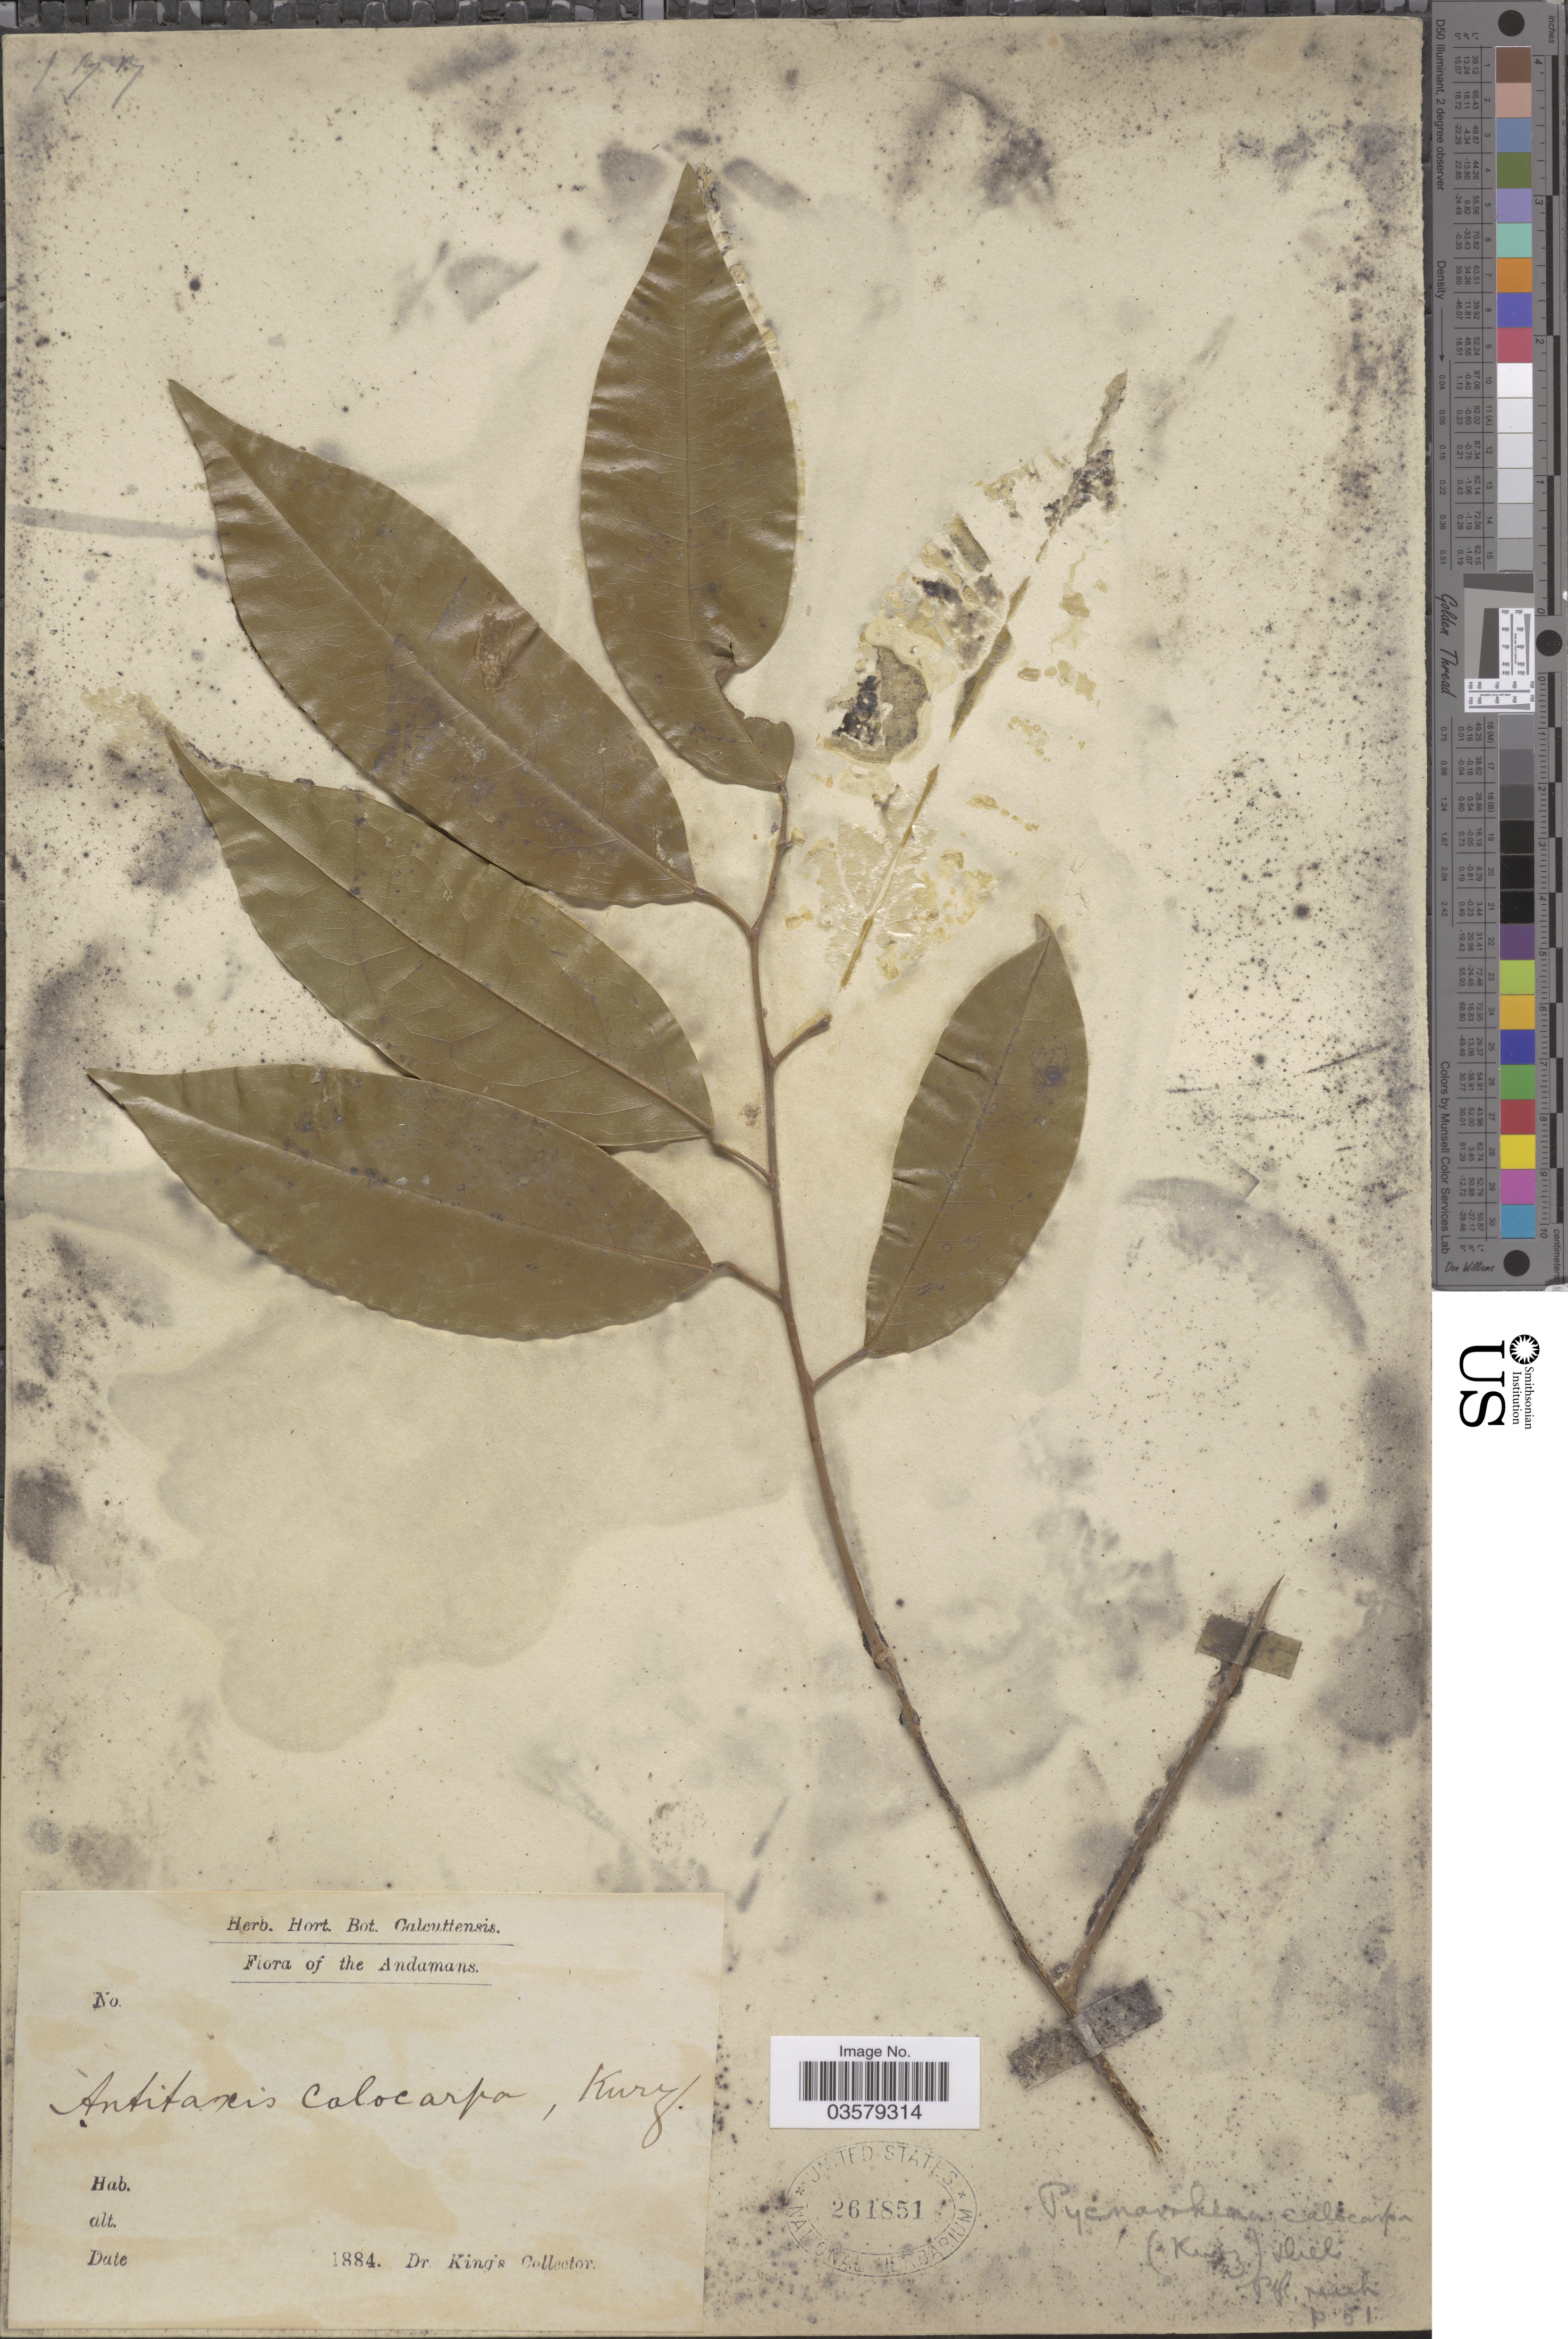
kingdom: Plantae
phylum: Tracheophyta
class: Magnoliopsida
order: Ranunculales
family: Menispermaceae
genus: Pycnarrhena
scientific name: Pycnarrhena lucida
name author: (Teijsm. & Binn.) Miq.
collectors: Dr. King's collector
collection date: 1884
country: India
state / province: Andaman and Nicobar Islands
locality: The Andamans.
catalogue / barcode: US 261851